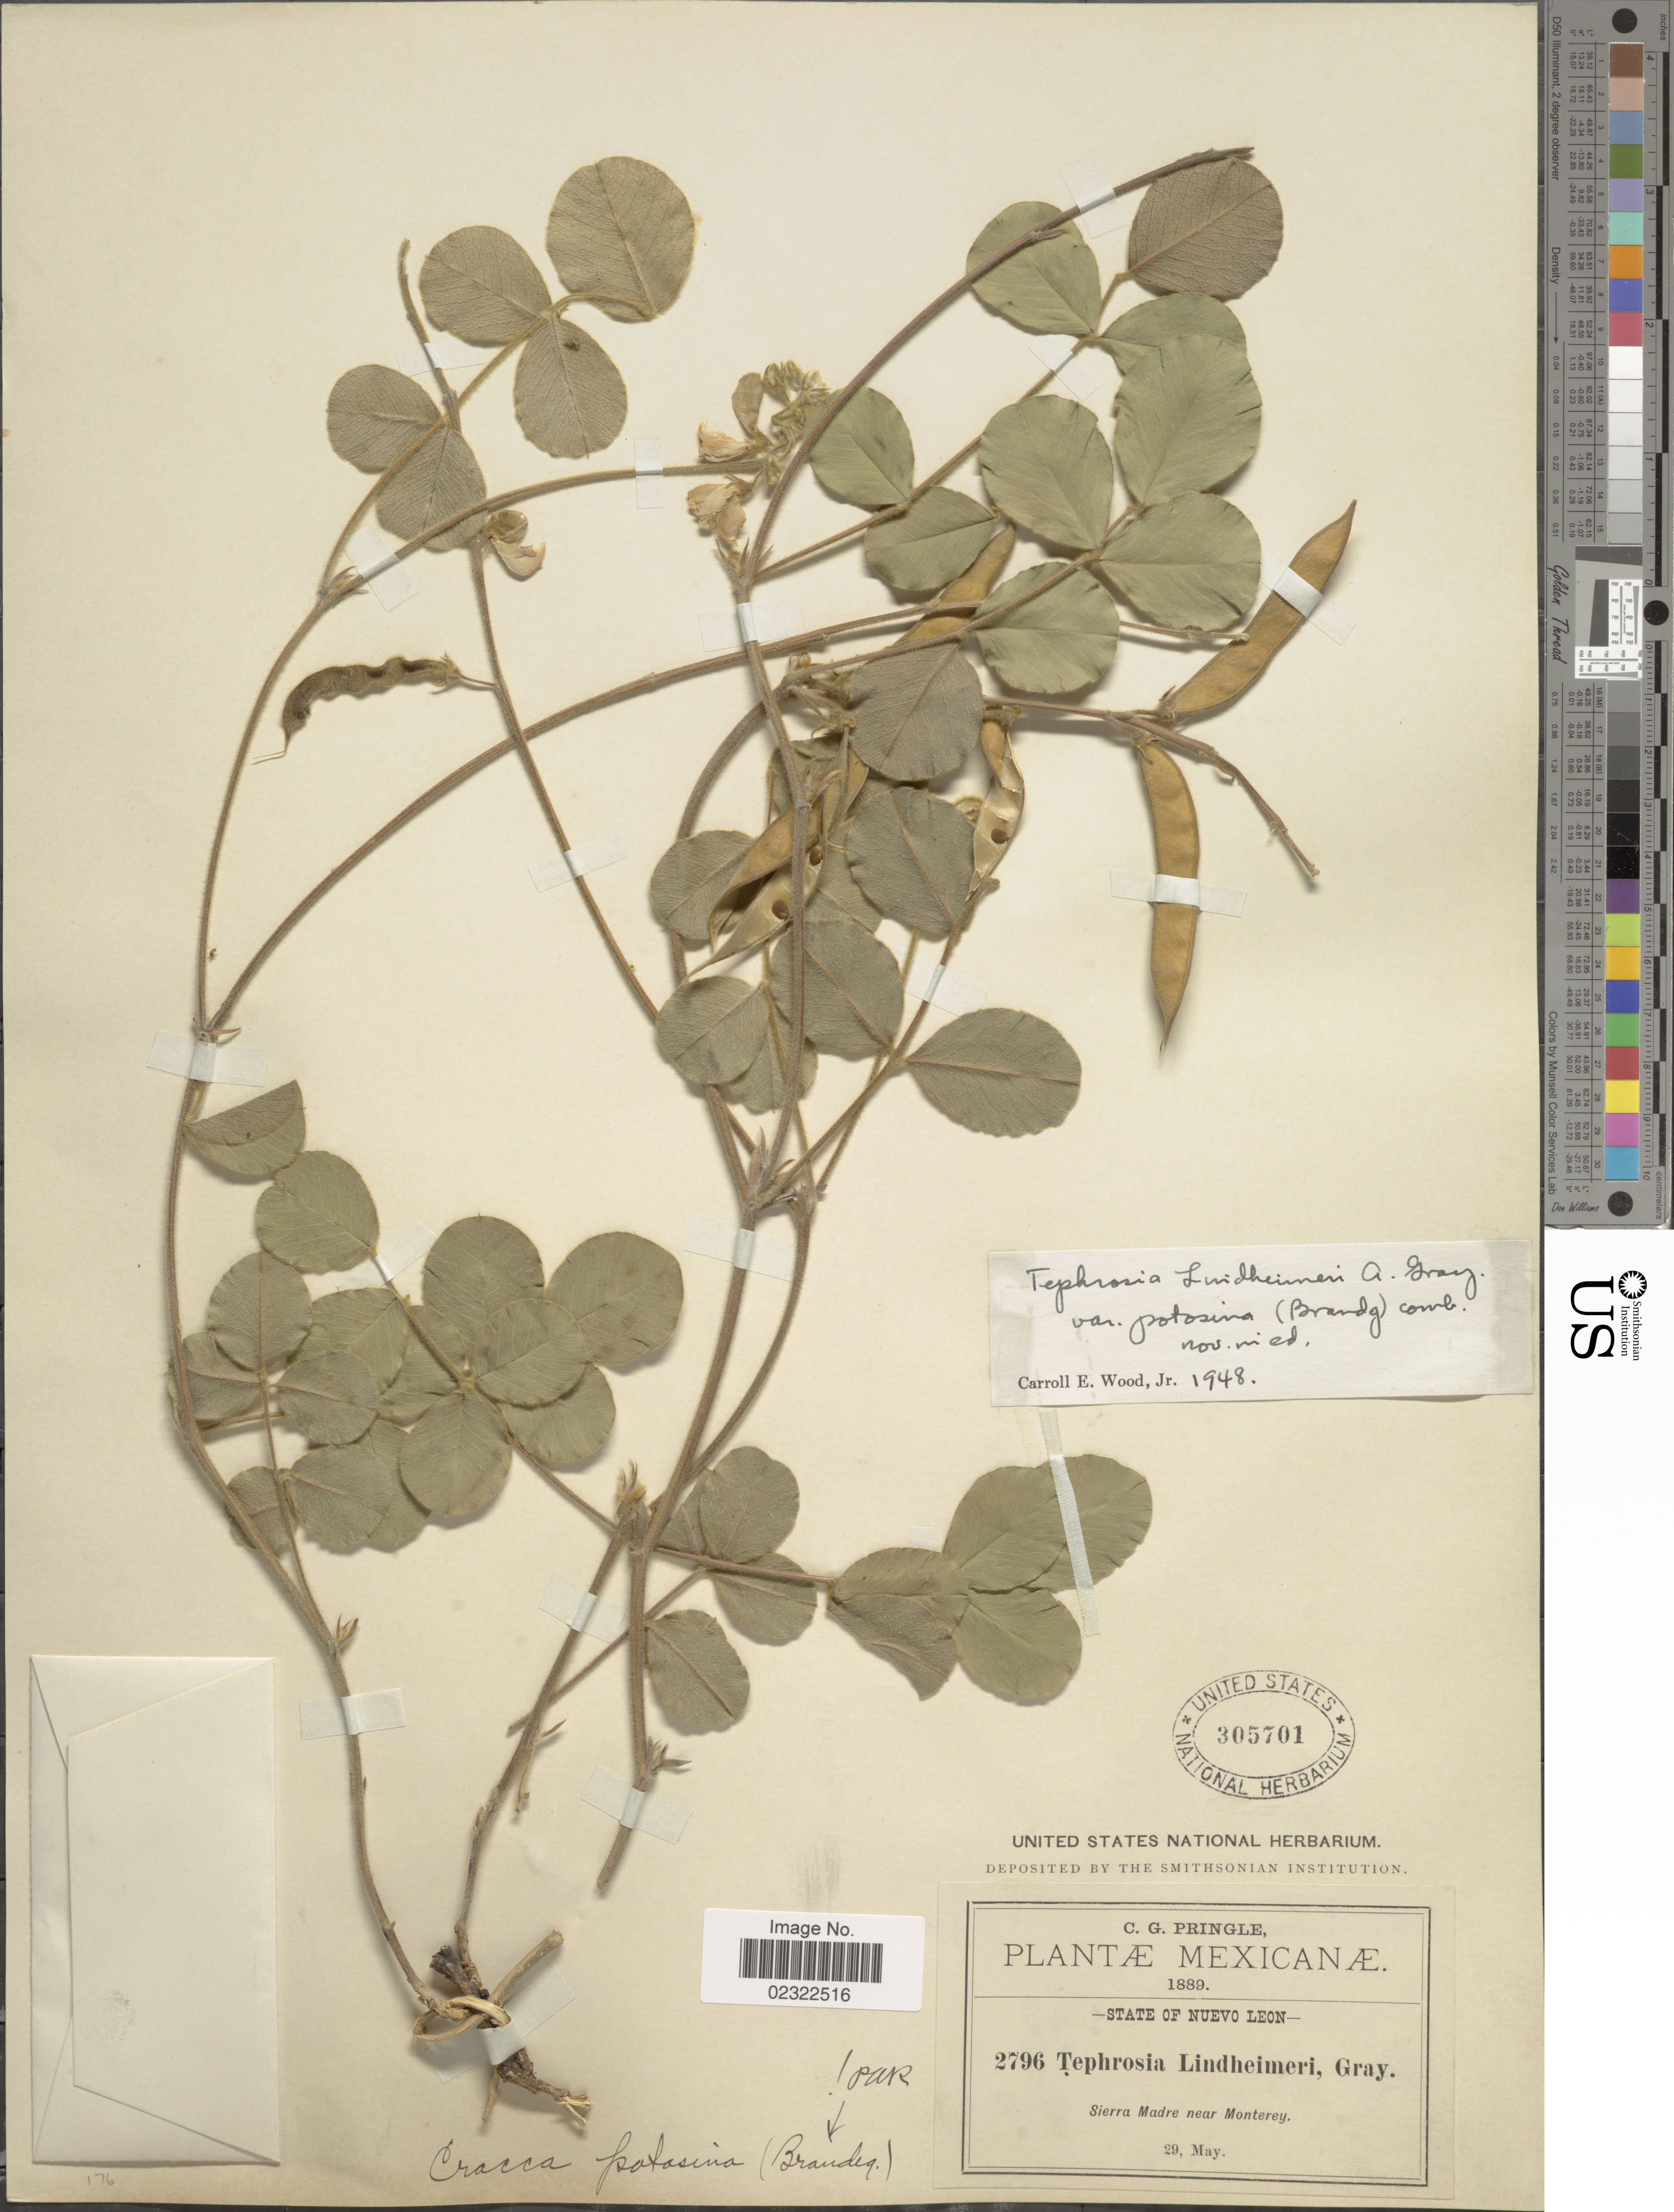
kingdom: Plantae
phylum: Tracheophyta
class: Magnoliopsida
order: Fabales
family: Fabaceae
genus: Tephrosia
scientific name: Tephrosia potosina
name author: Brandegee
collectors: C. G. Pringle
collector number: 2796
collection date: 1889-05-29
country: Mexico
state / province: Nuevo León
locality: State of Nuevo Leon, Sierra Madre near Monetery.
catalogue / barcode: US 305701